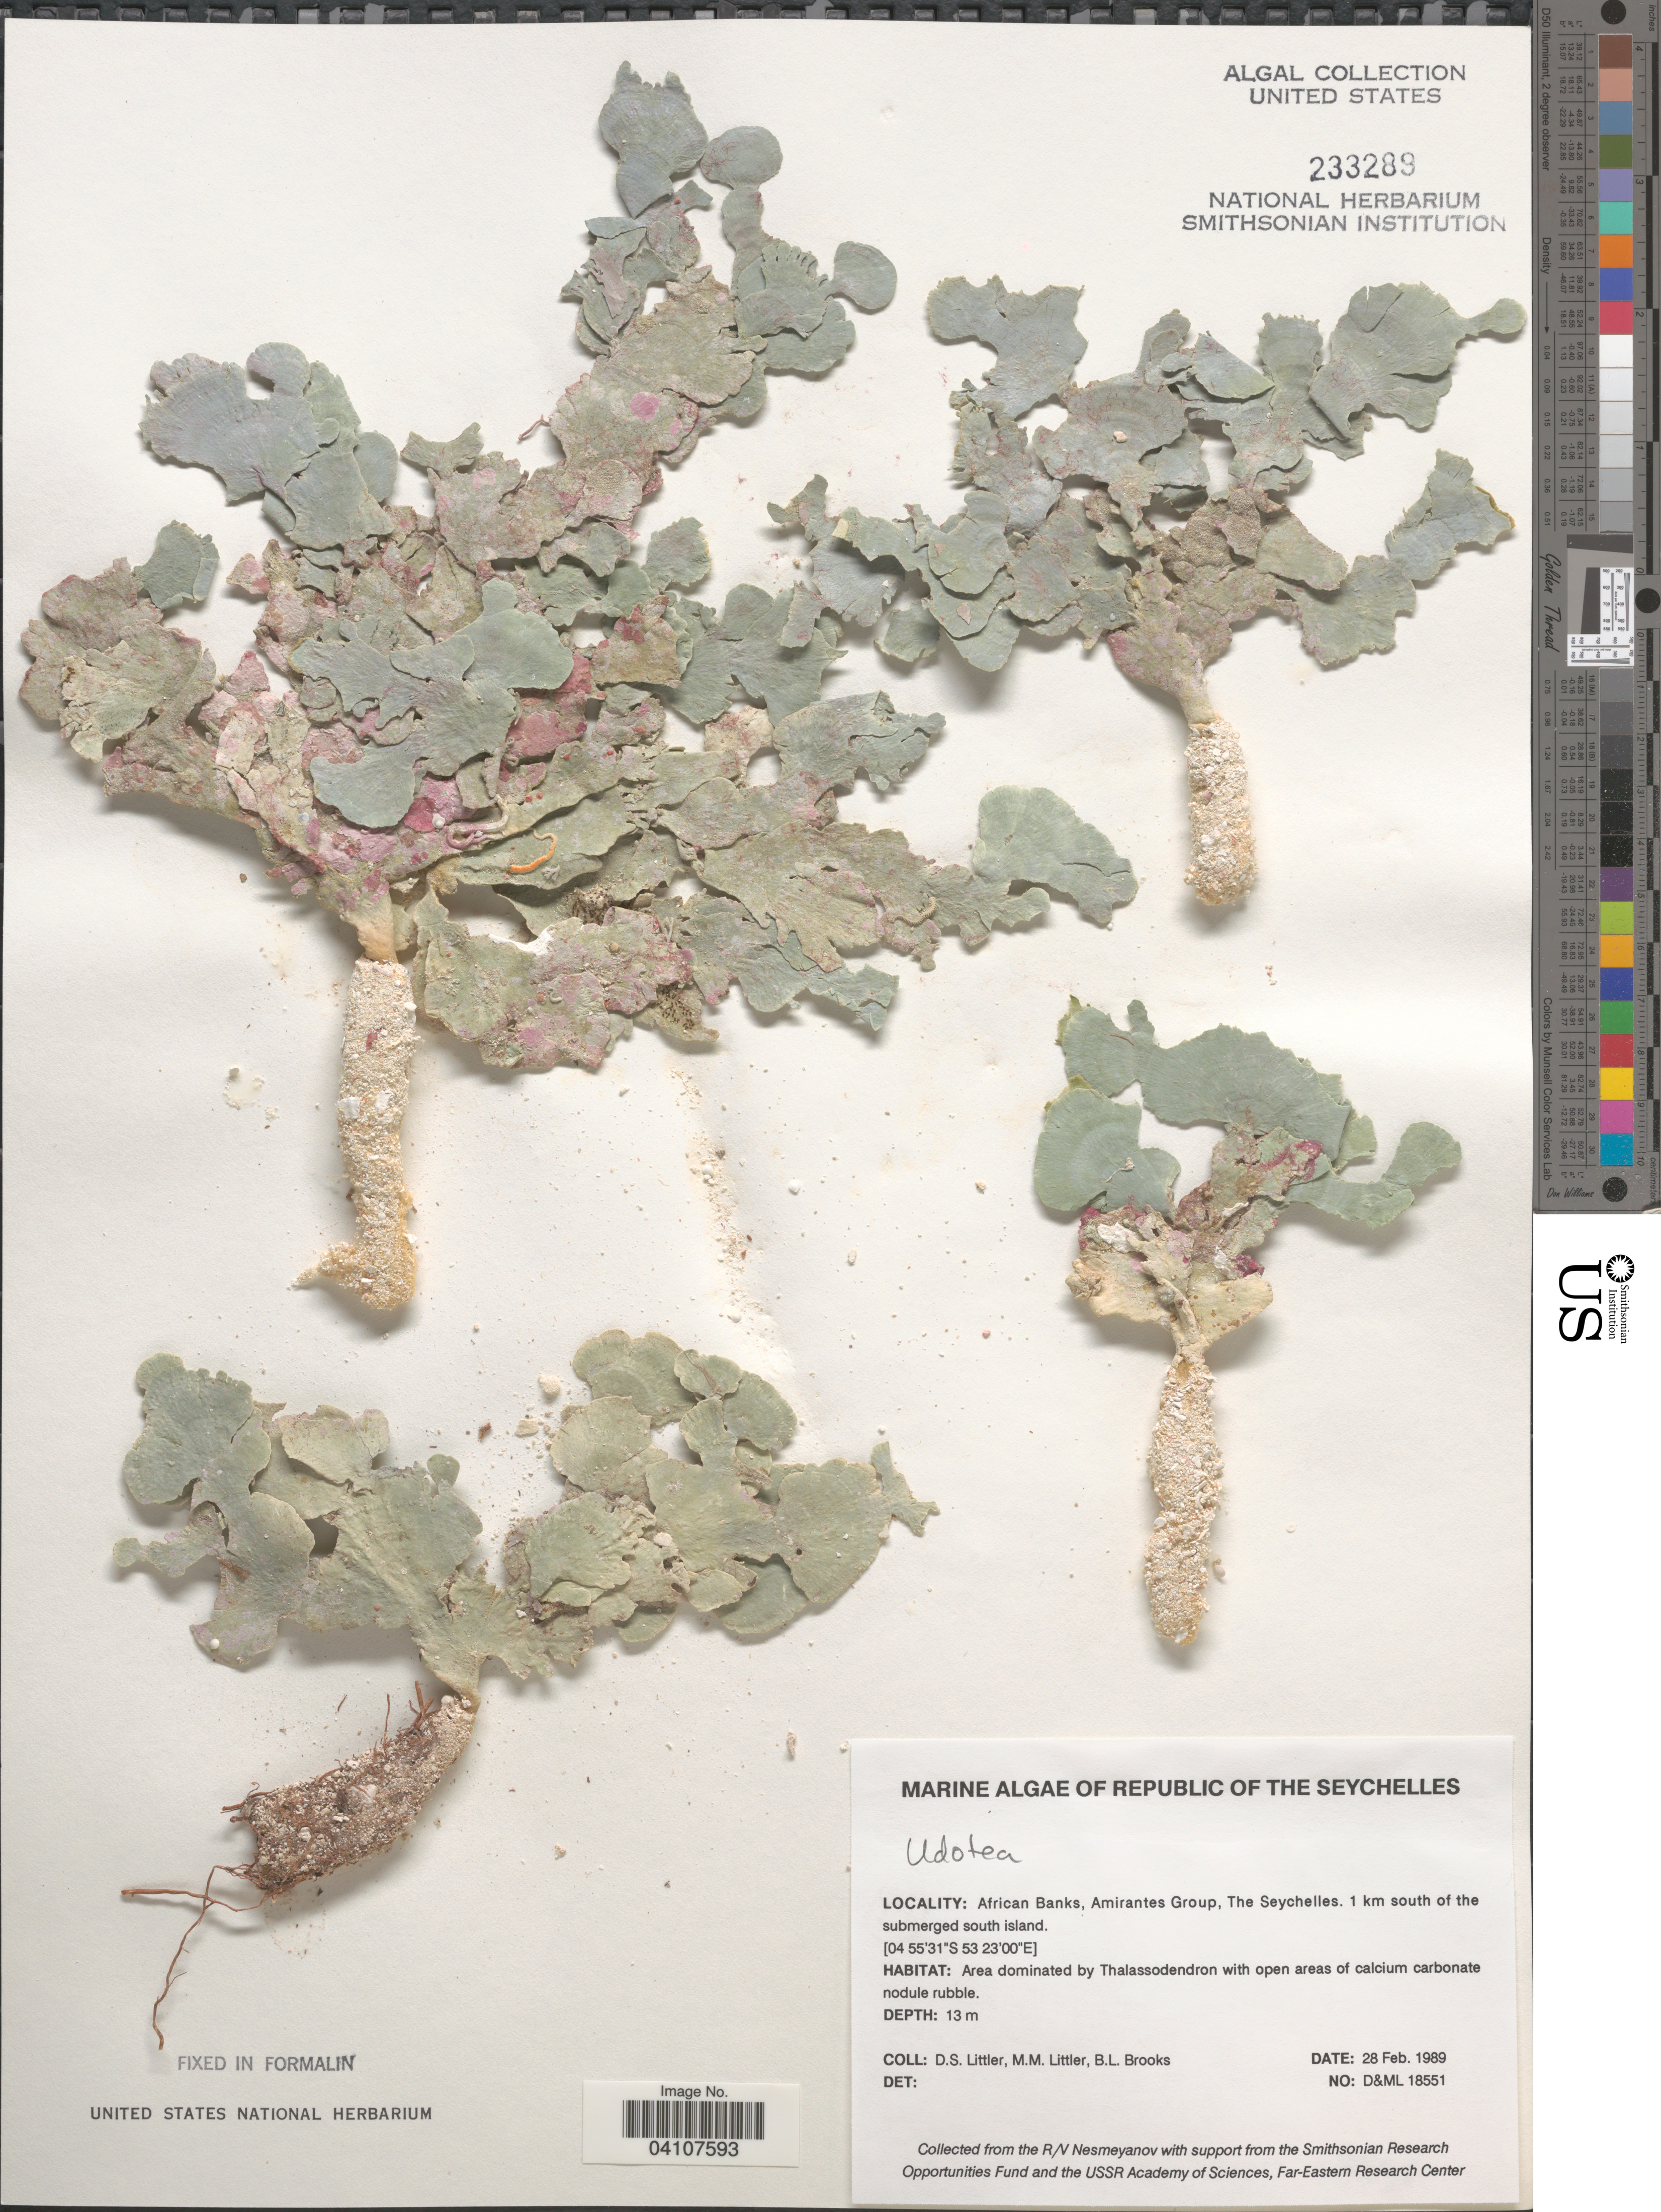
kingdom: Plantae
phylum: Chlorophyta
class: Ulvophyceae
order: Bryopsidales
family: Udoteaceae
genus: Udotea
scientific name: Udotea sp.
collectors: D. S. Littler & B. Brooks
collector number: D&ML18551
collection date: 1989-02-28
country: Seychelles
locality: Republic of the Seychelles. African Banks, Amirantes Group. 1 km south of the submerged south island.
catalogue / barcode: US 233289